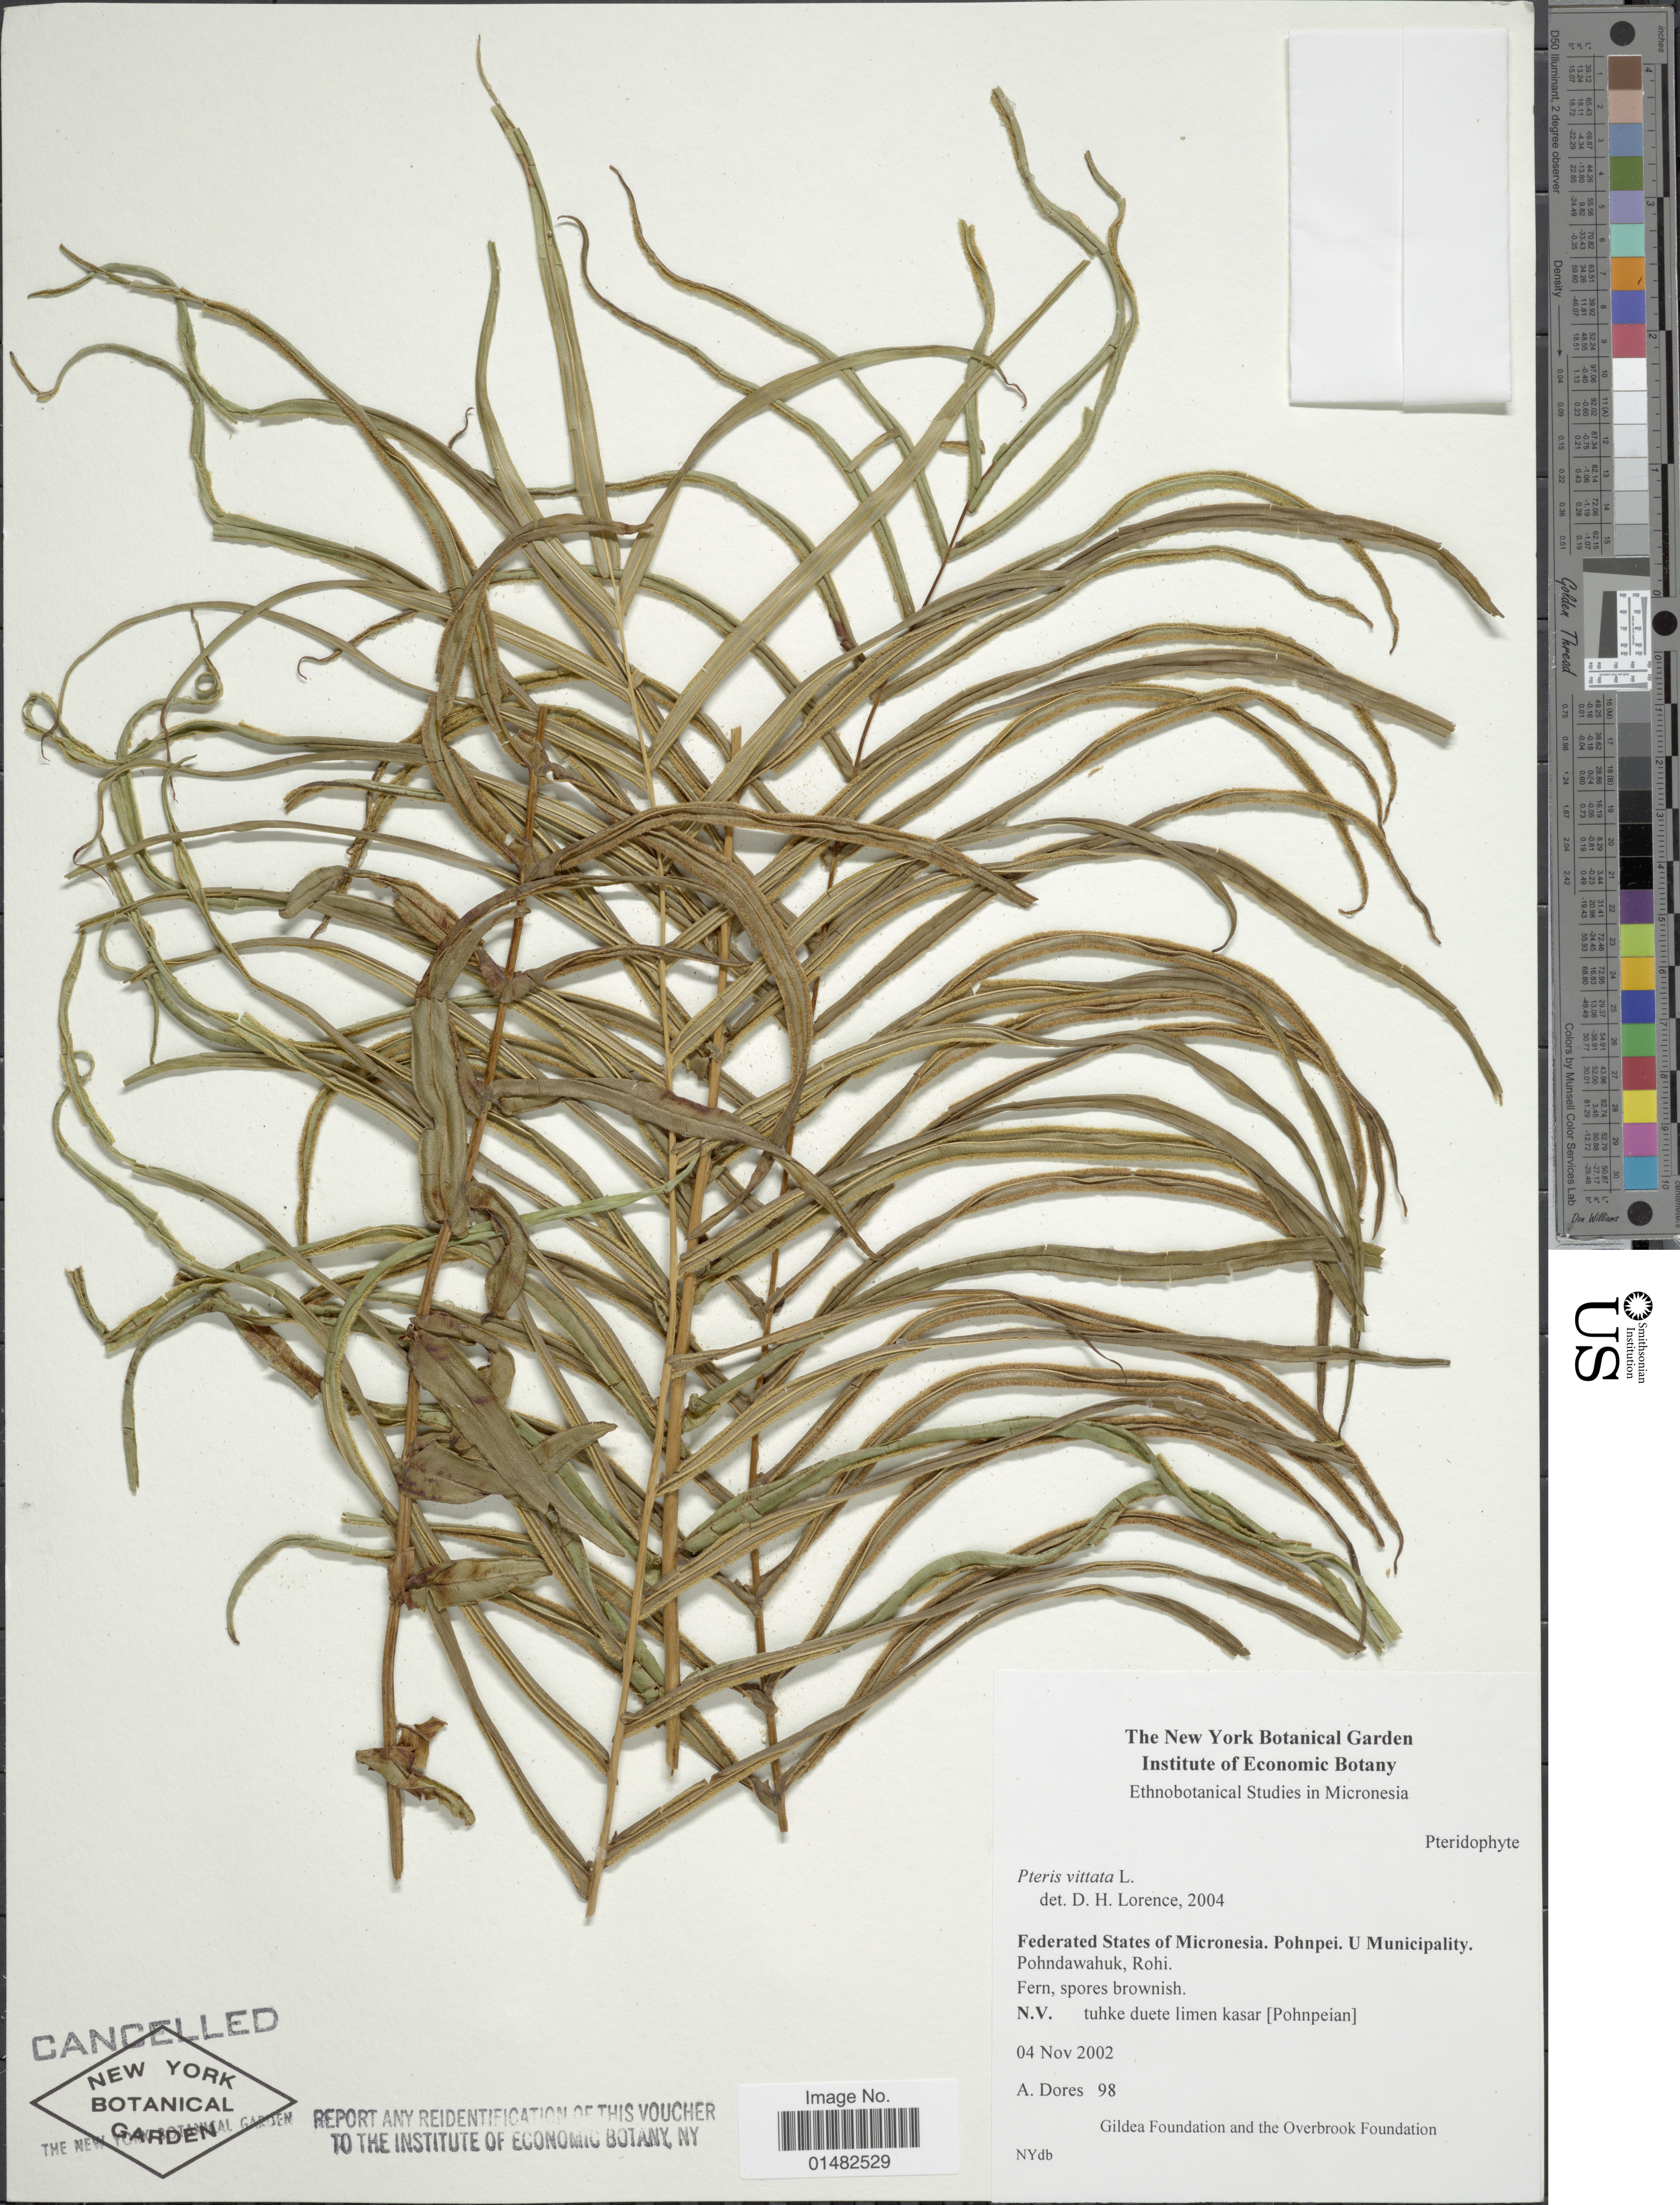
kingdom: Plantae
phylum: Tracheophyta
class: Polypodiopsida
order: Polypodiales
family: Pteridaceae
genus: Pteris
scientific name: Pteris vittata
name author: L.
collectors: A. Dores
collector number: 98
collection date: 2002-11-04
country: Micronesia, Federated States of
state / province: Pohnpei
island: Pohnpei [Ponape]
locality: U Municipality, Pohndawahuk, Rohi